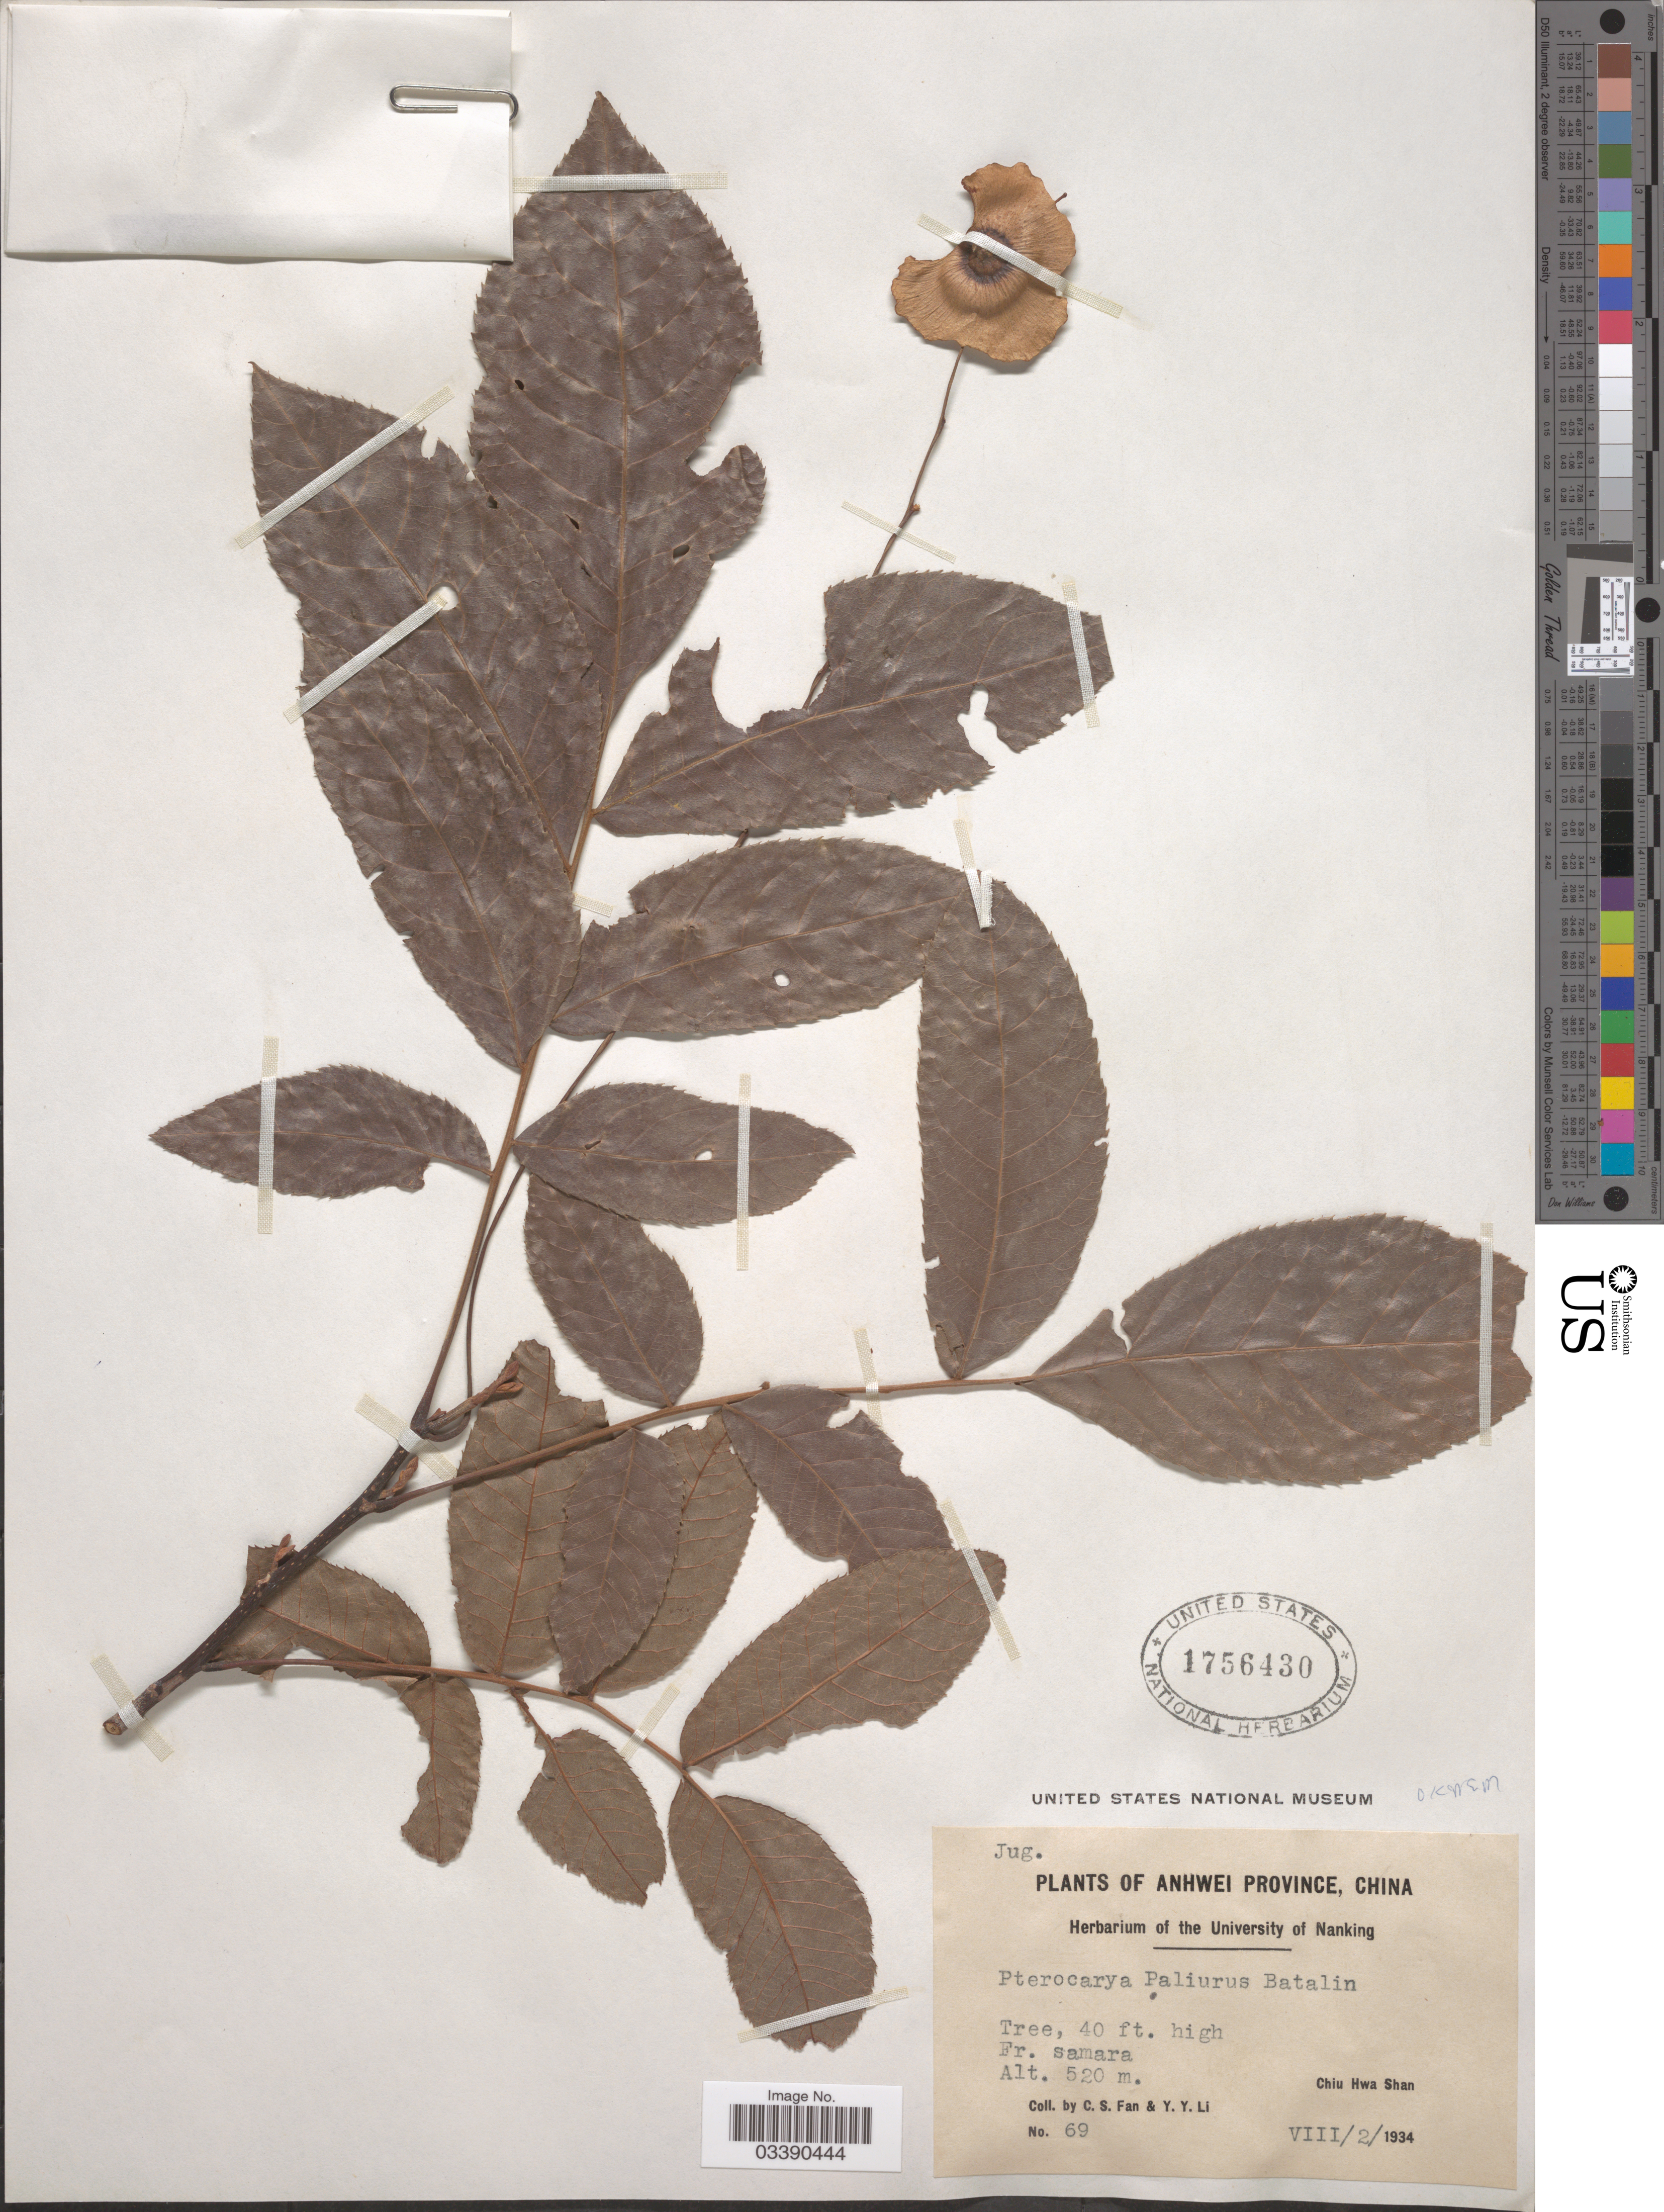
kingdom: Plantae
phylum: Tracheophyta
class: Magnoliopsida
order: Fagales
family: Juglandaceae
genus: Cyclocarya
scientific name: Cyclocarya paliurus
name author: (Batalin) Iljinsk.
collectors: C. S. Fan & Y. Y. Li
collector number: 69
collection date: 1934-08-02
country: China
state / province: Anhui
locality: Anhwei Province. Chiu Hwa Shan.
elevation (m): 520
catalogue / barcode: US 1756430